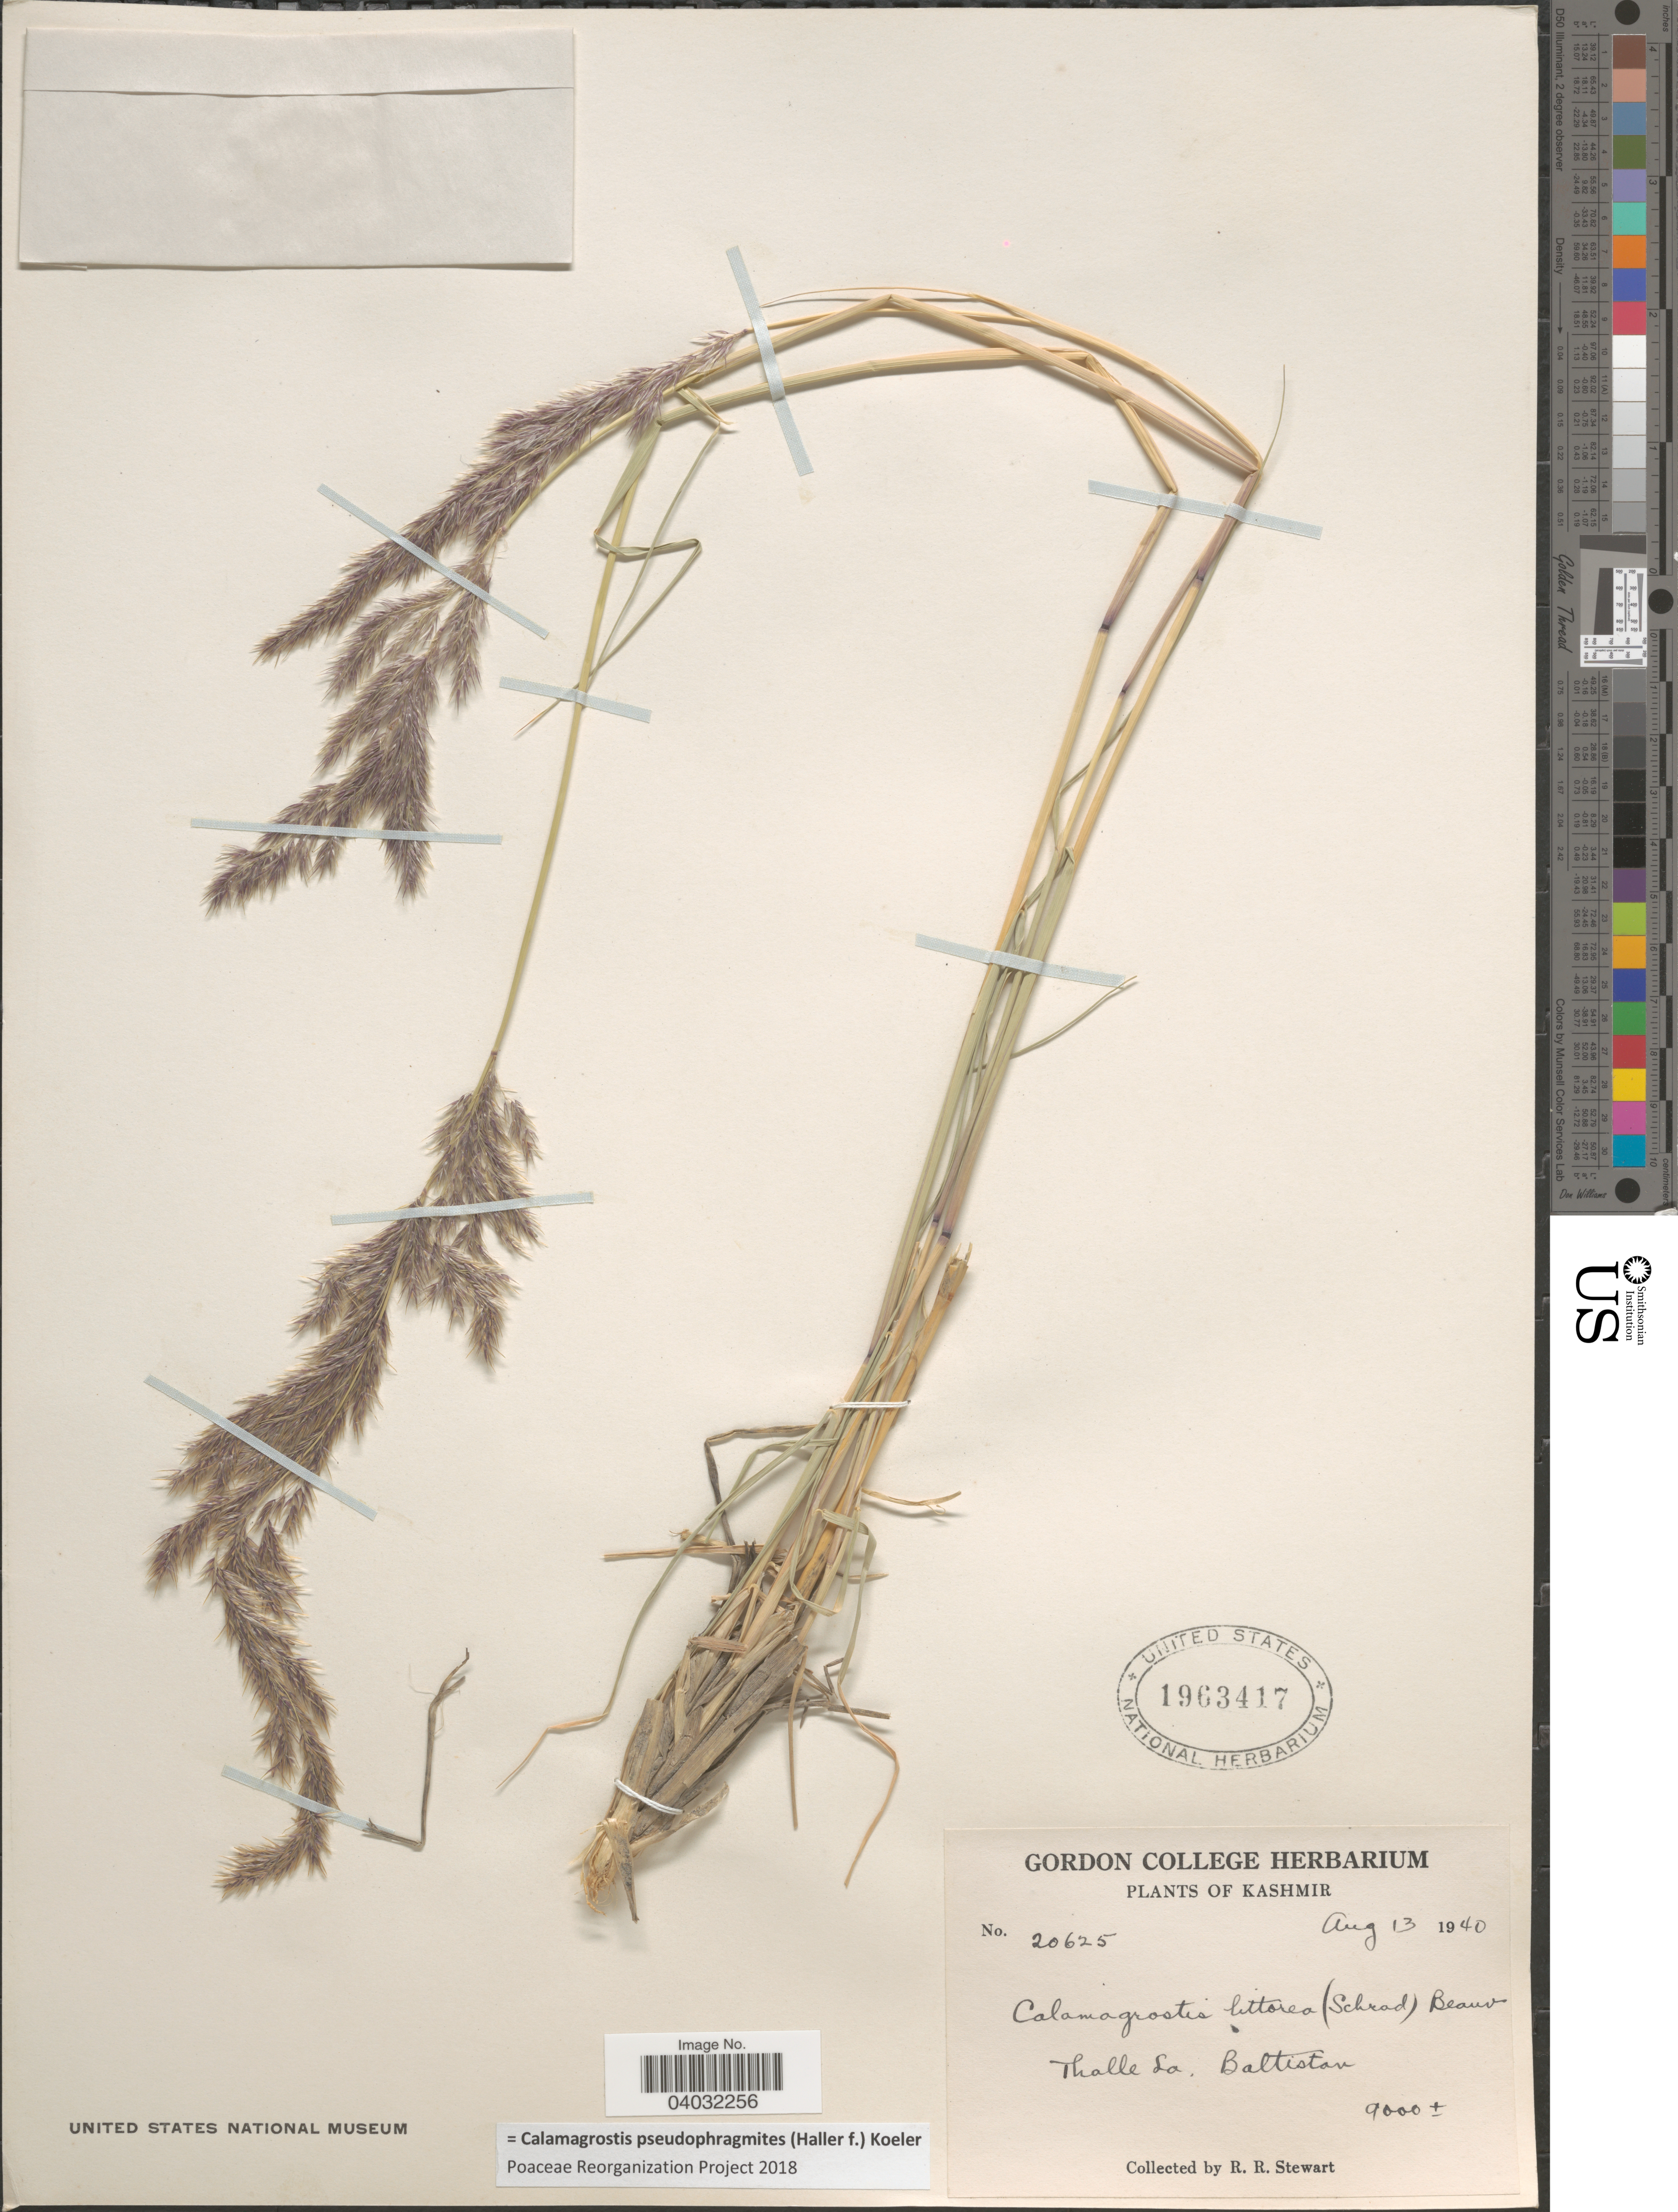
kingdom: Plantae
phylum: Tracheophyta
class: Liliopsida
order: Poales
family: Poaceae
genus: Calamagrostis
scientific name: Calamagrostis pseudophragmites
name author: (Haller f.) Koeler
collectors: R. Stewart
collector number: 20625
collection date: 1940-08-13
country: Pakistan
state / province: Gilgit-Baltistan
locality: Kashmir. Thalle La. Baltistan.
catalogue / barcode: US 1963417